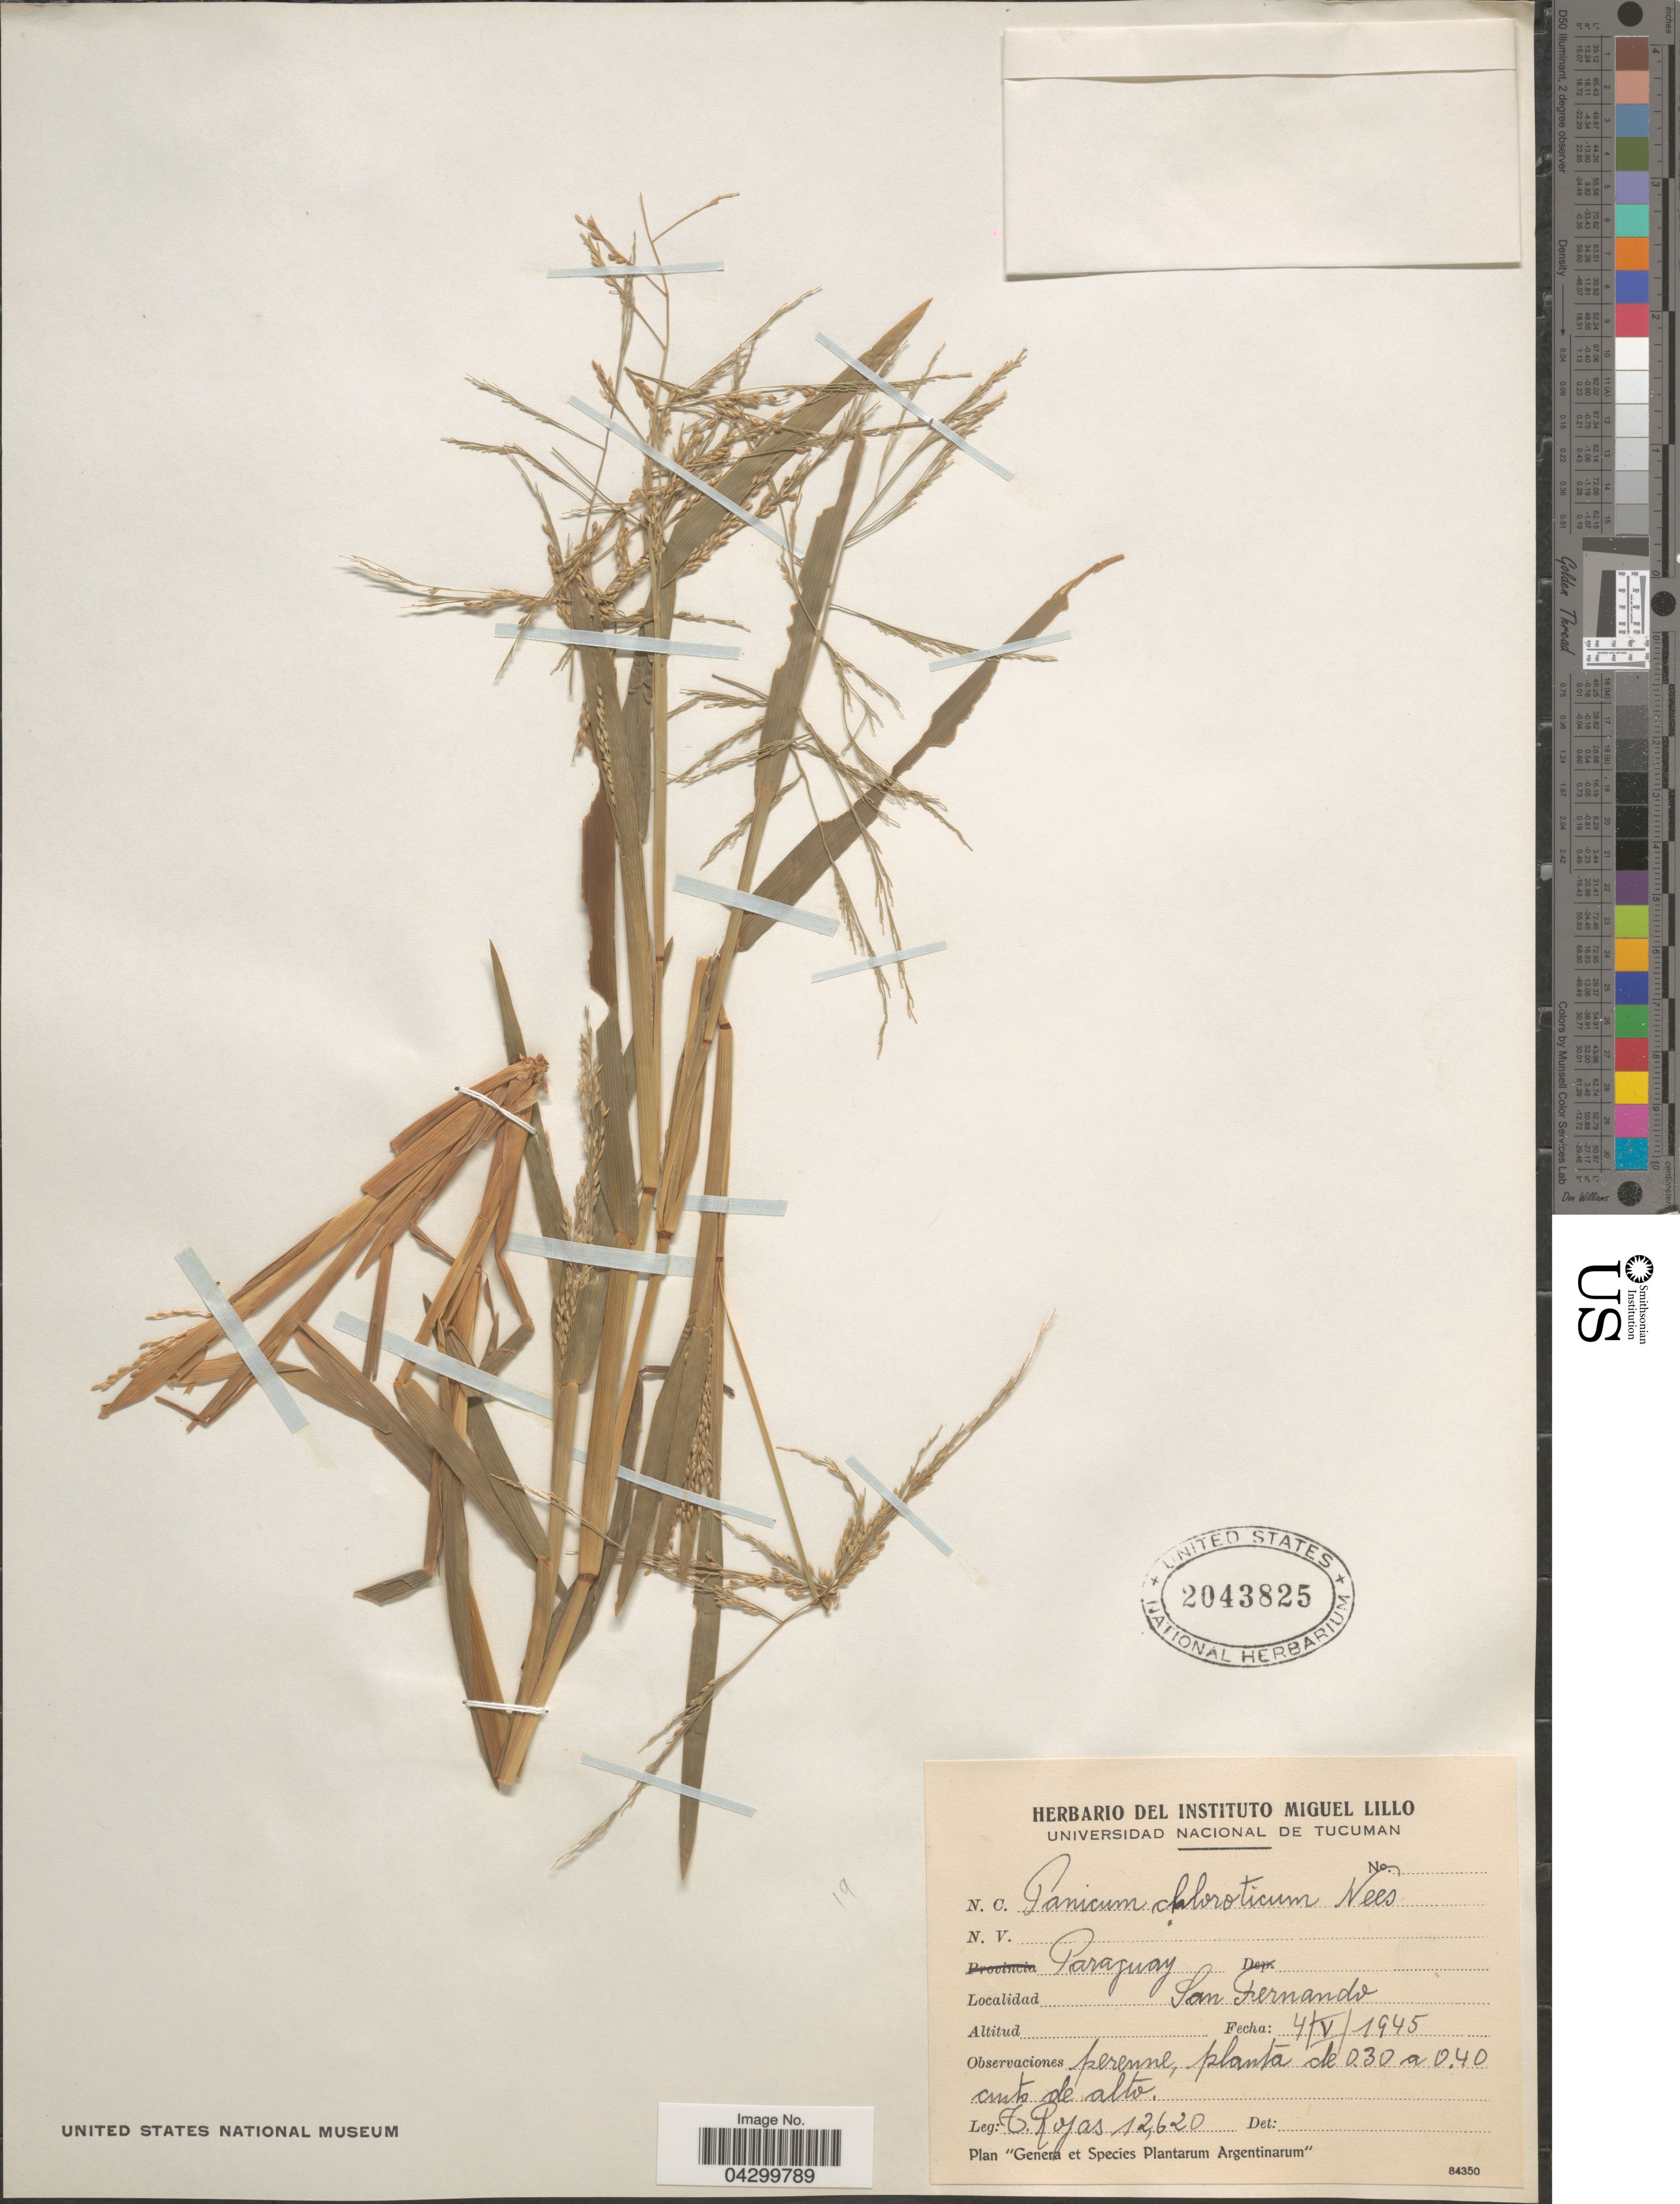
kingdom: Plantae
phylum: Tracheophyta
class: Liliopsida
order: Poales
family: Poaceae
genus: Panicum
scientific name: Panicum dichotomiflorum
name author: Michx.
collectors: T. Rojas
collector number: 12620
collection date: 1945-05-04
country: Paraguay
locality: San Fernando.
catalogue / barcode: US 2043825